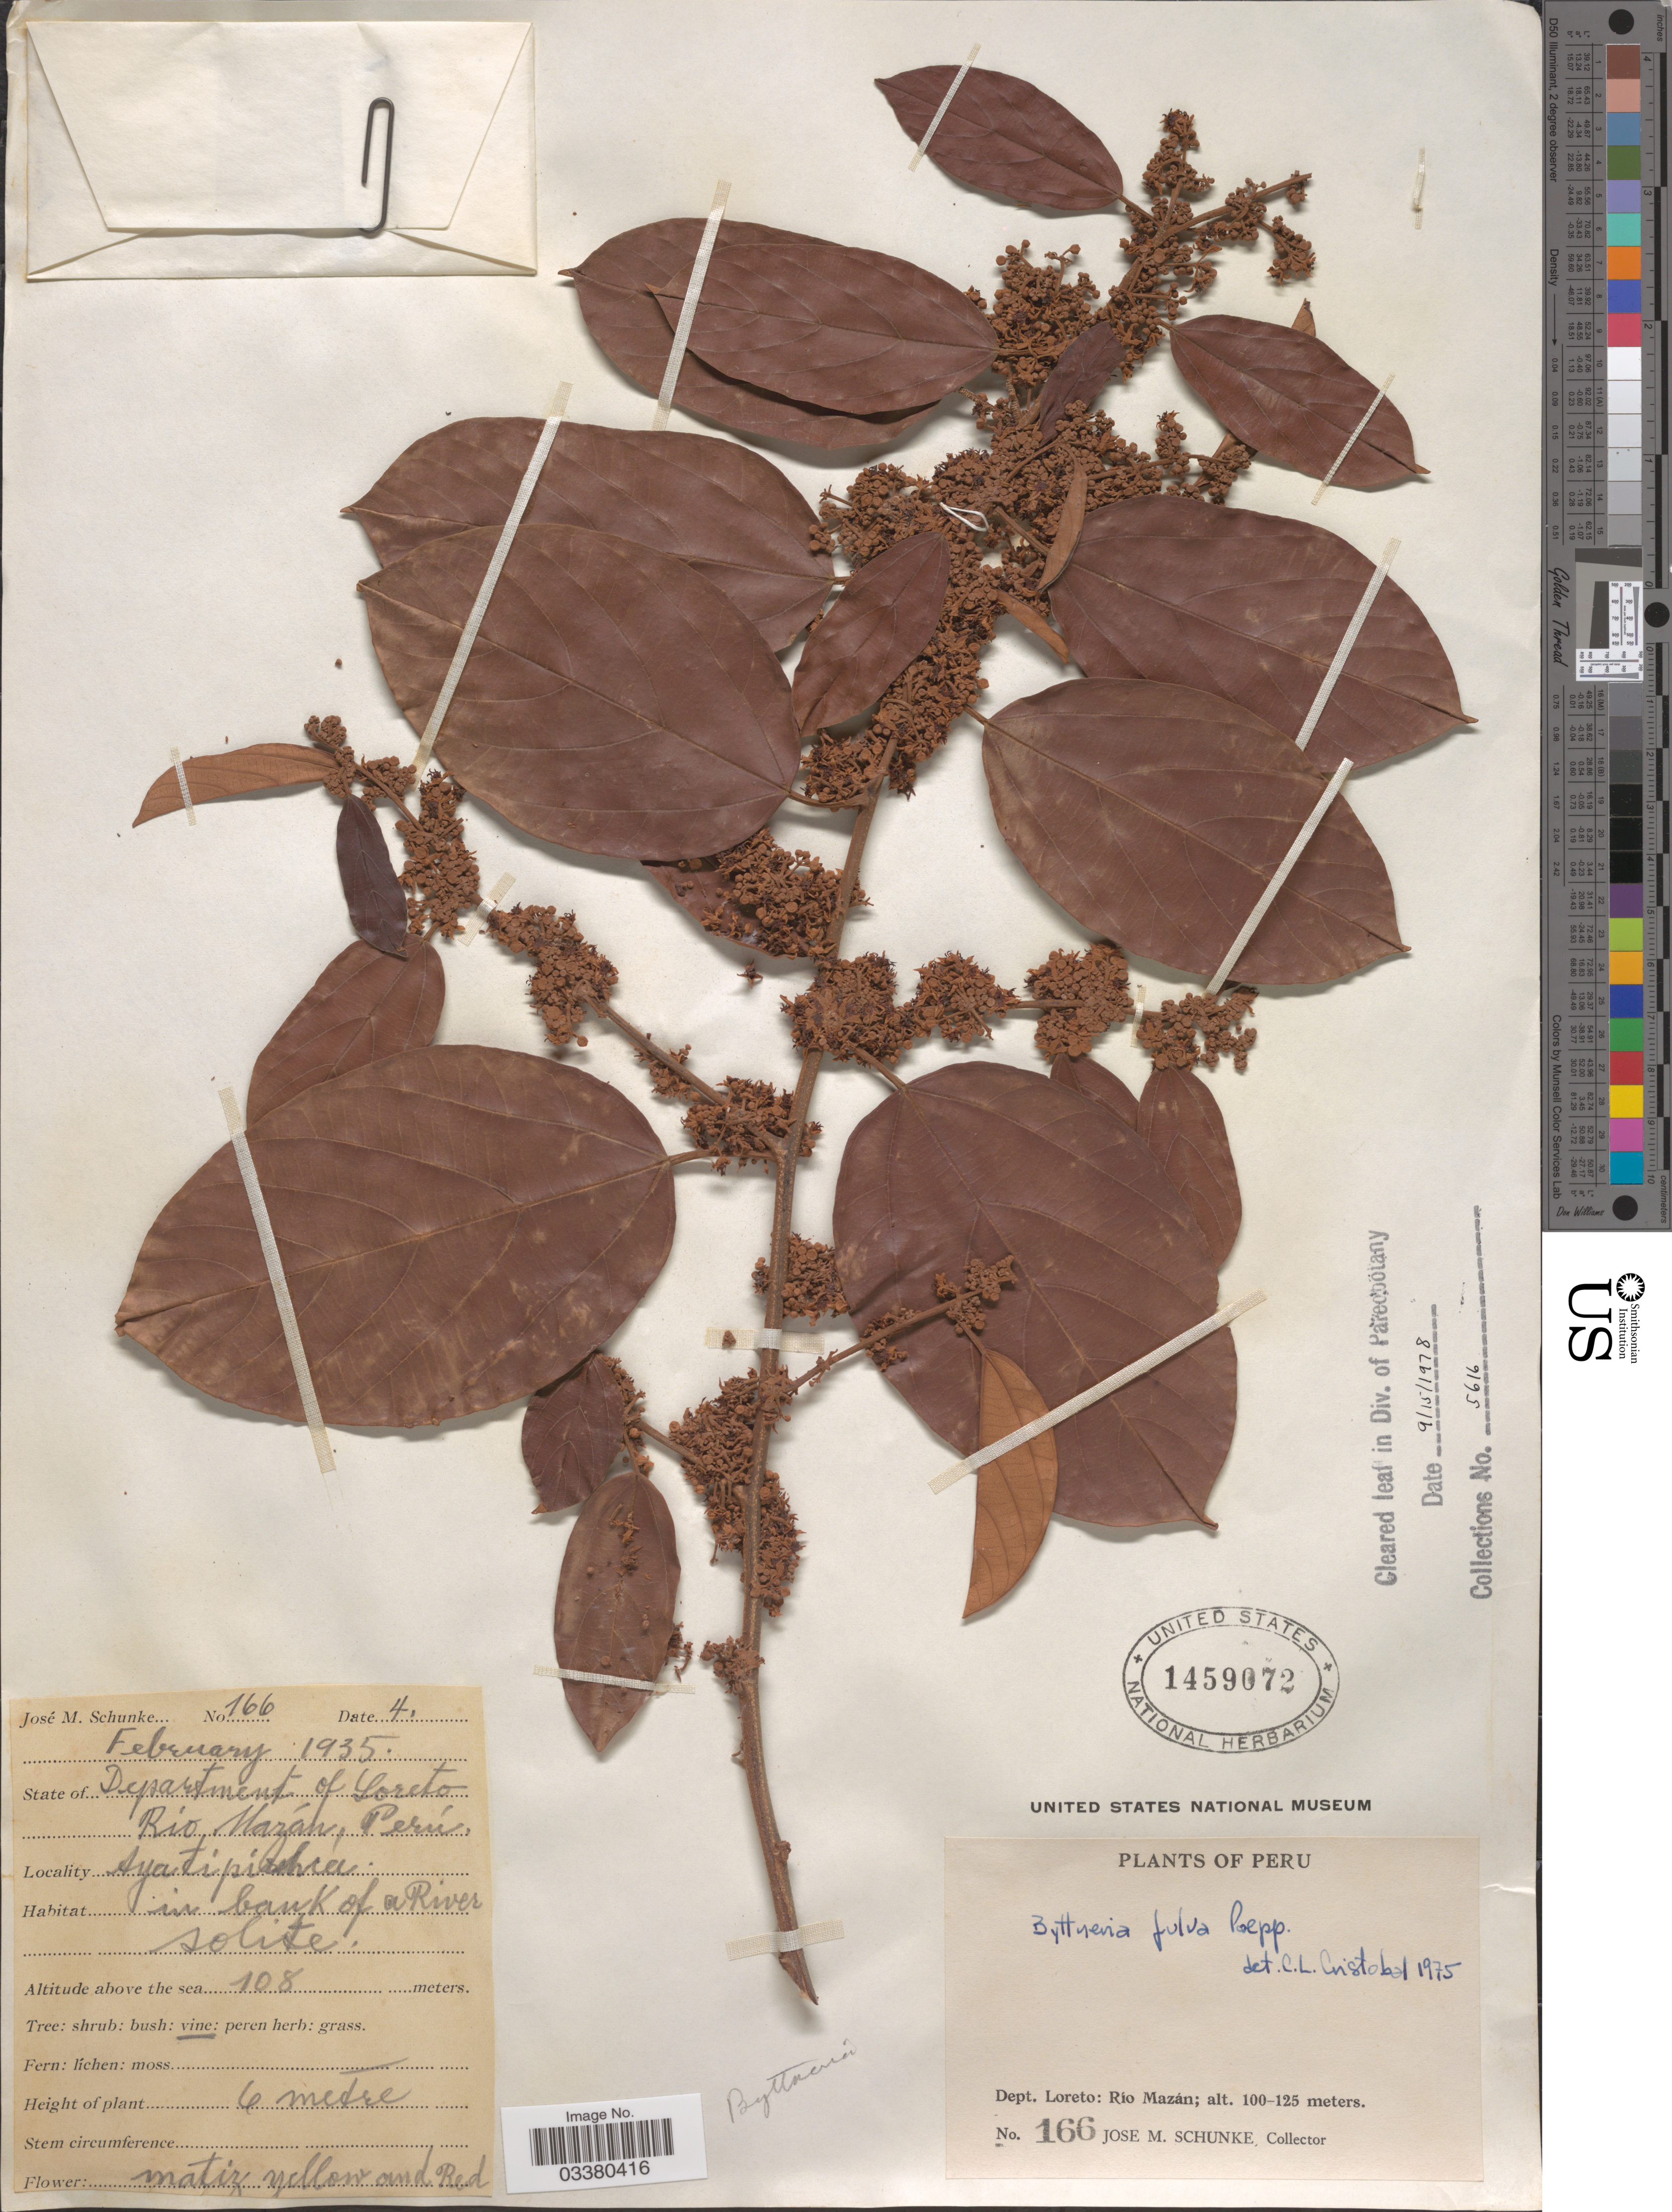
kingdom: Plantae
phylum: Tracheophyta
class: Magnoliopsida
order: Malvales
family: Malvaceae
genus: Byttneria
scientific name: Byttneria fulva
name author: Poepp.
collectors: J. M. Schunke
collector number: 166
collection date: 1935-02-04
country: Peru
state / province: Loreto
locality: Ayatipishca, Río Mazán, Department of Loreto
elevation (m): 108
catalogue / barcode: US 1459072